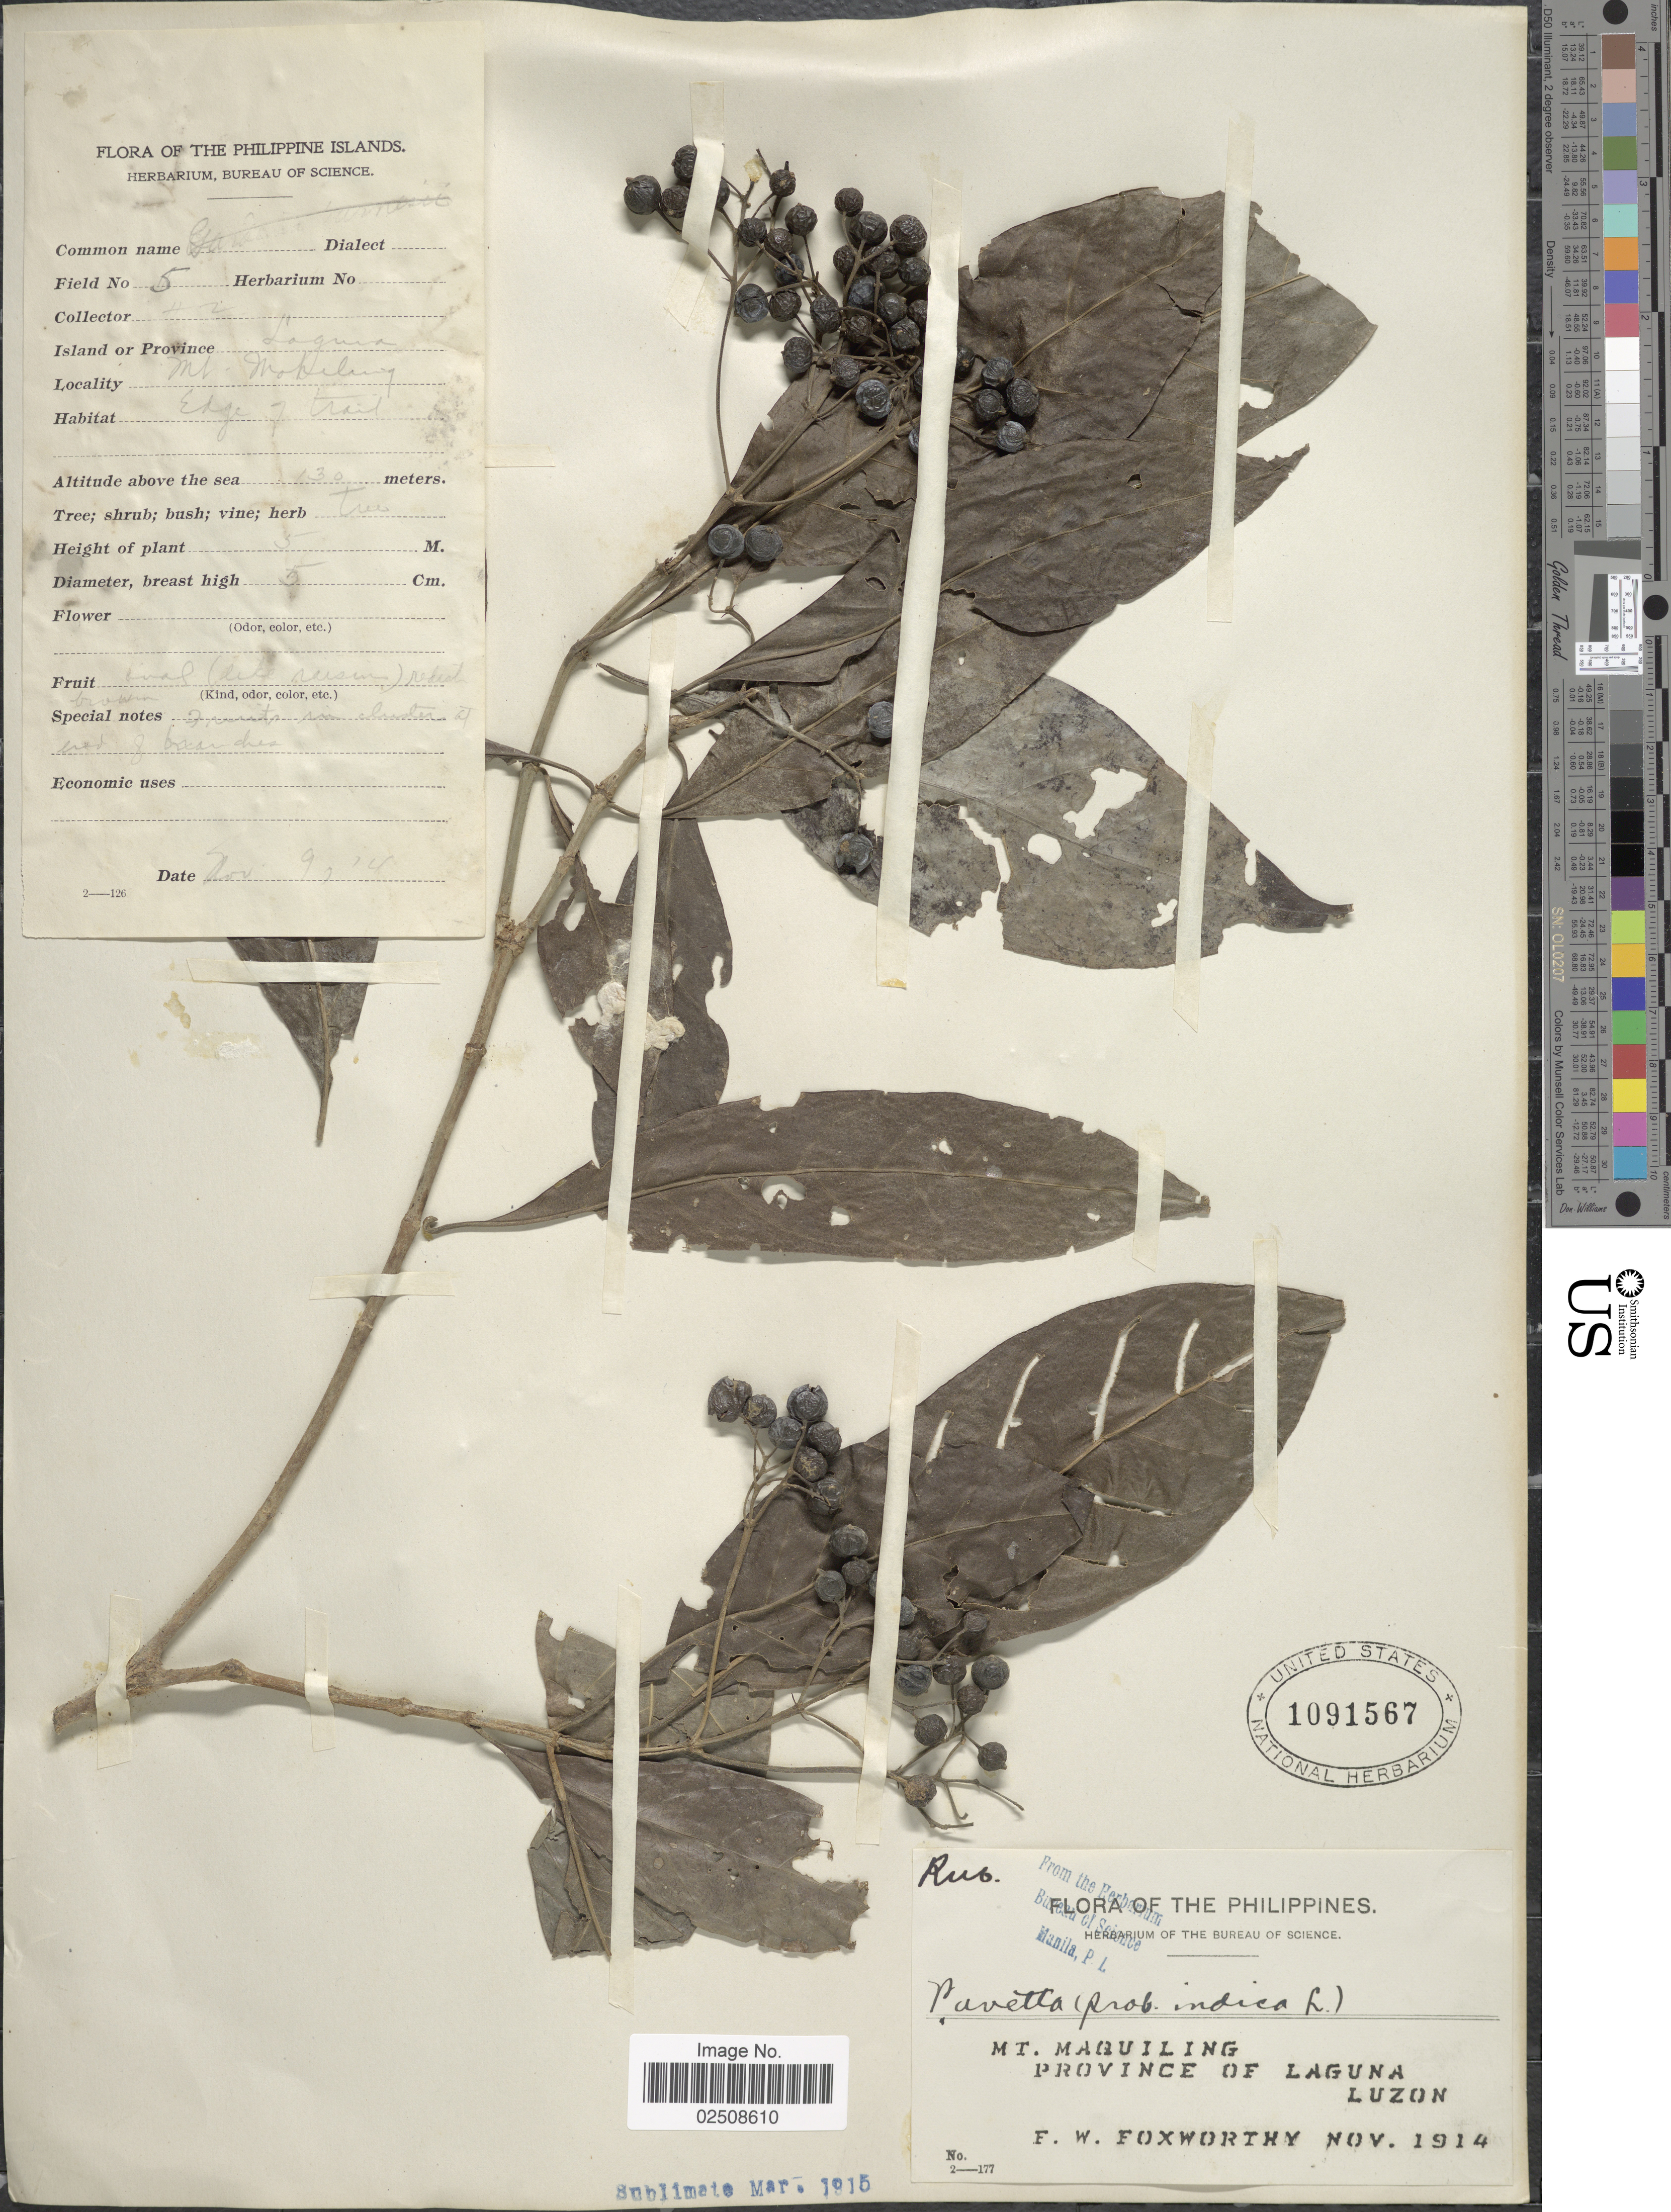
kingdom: Plantae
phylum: Tracheophyta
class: Magnoliopsida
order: Gentianales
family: Rubiaceae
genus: Pavetta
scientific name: Pavetta indica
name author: L.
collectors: F. W. Foxworthy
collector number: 5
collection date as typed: Transcribed d/m/y: 9/11/14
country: Philippines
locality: Mt. Maquiling, Province of Laguna, Luzon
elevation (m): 130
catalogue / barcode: US 1091567